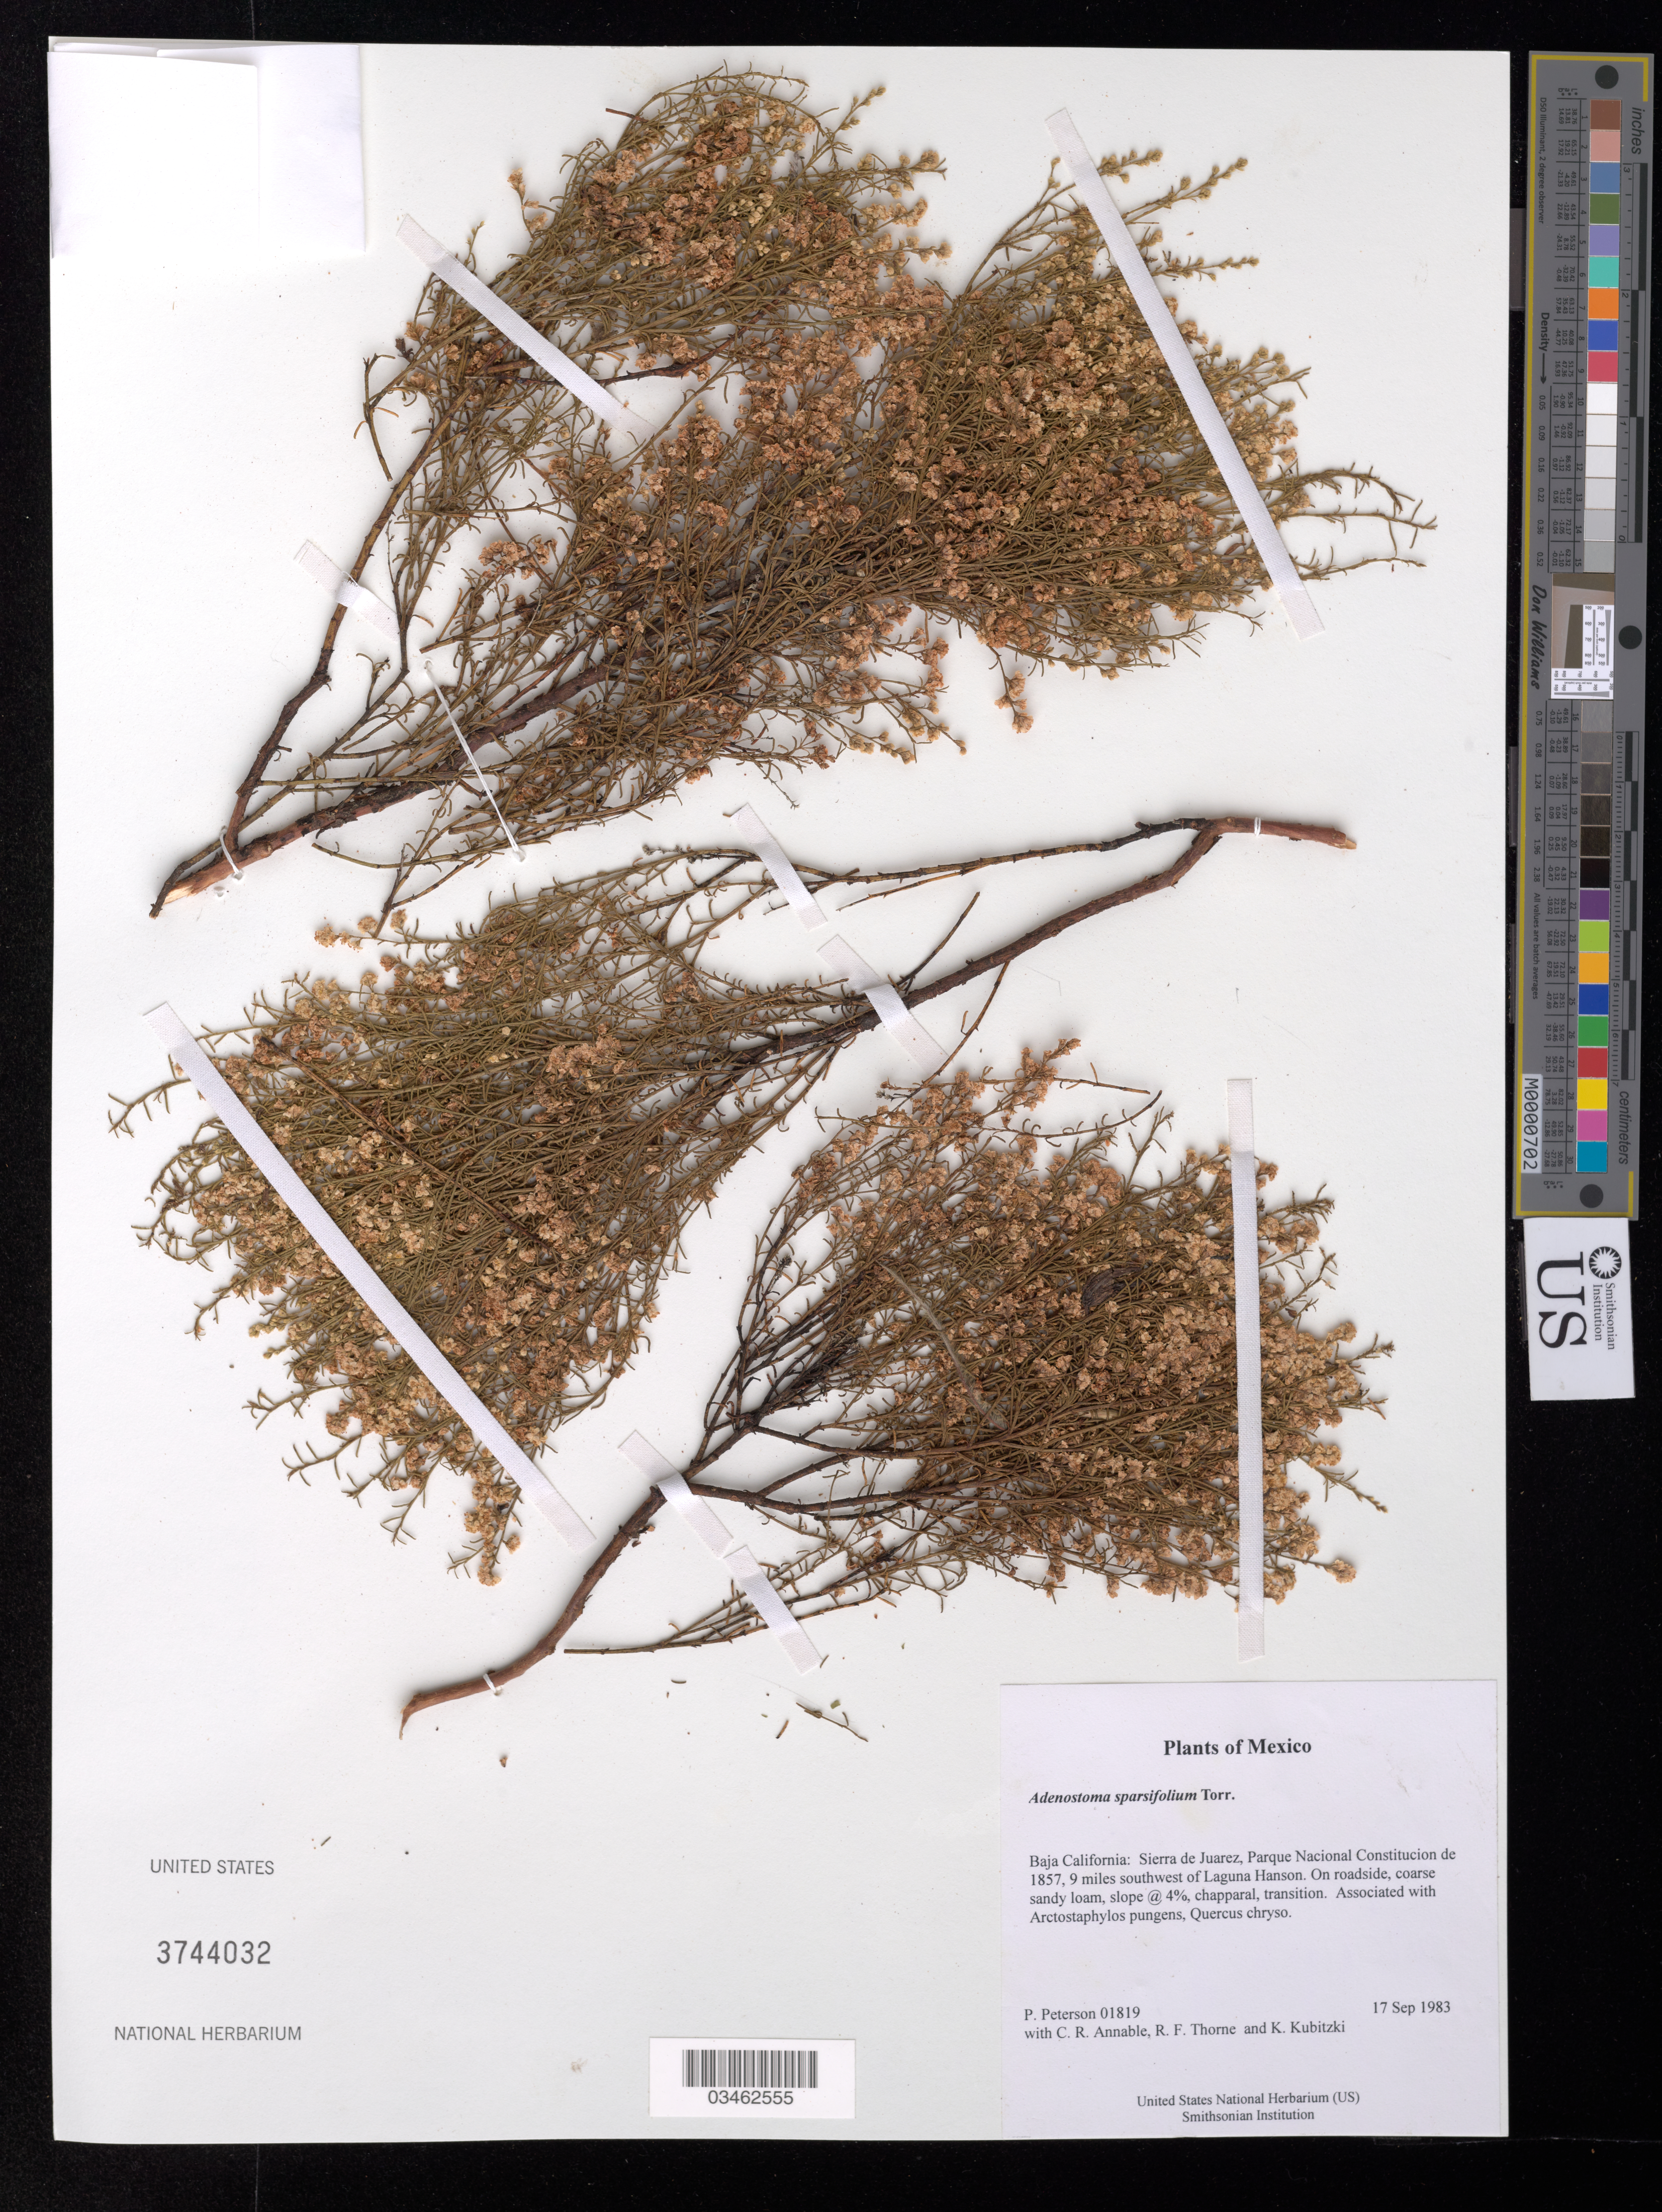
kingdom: Plantae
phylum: Tracheophyta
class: Magnoliopsida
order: Rosales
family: Rosaceae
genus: Adenostoma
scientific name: Adenostoma sparsifolium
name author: Torr.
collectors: P. M. Peterson, C. R. Annable, R. F. Thorne & K. Kubitzki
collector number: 01819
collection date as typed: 17 Sep 1983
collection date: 1983-09-17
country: Mexico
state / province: Baja California Norte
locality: Sierra de Juarez, Parque Nacional Constitucion de 1857, 9 miles southwest of Laguna Hanson.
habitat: On roadside, coarse sandy loam, slope @ 4%, chapparal, transition. Associated with Arctostaphylos pungens, Quercus chryso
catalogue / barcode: US 3744032